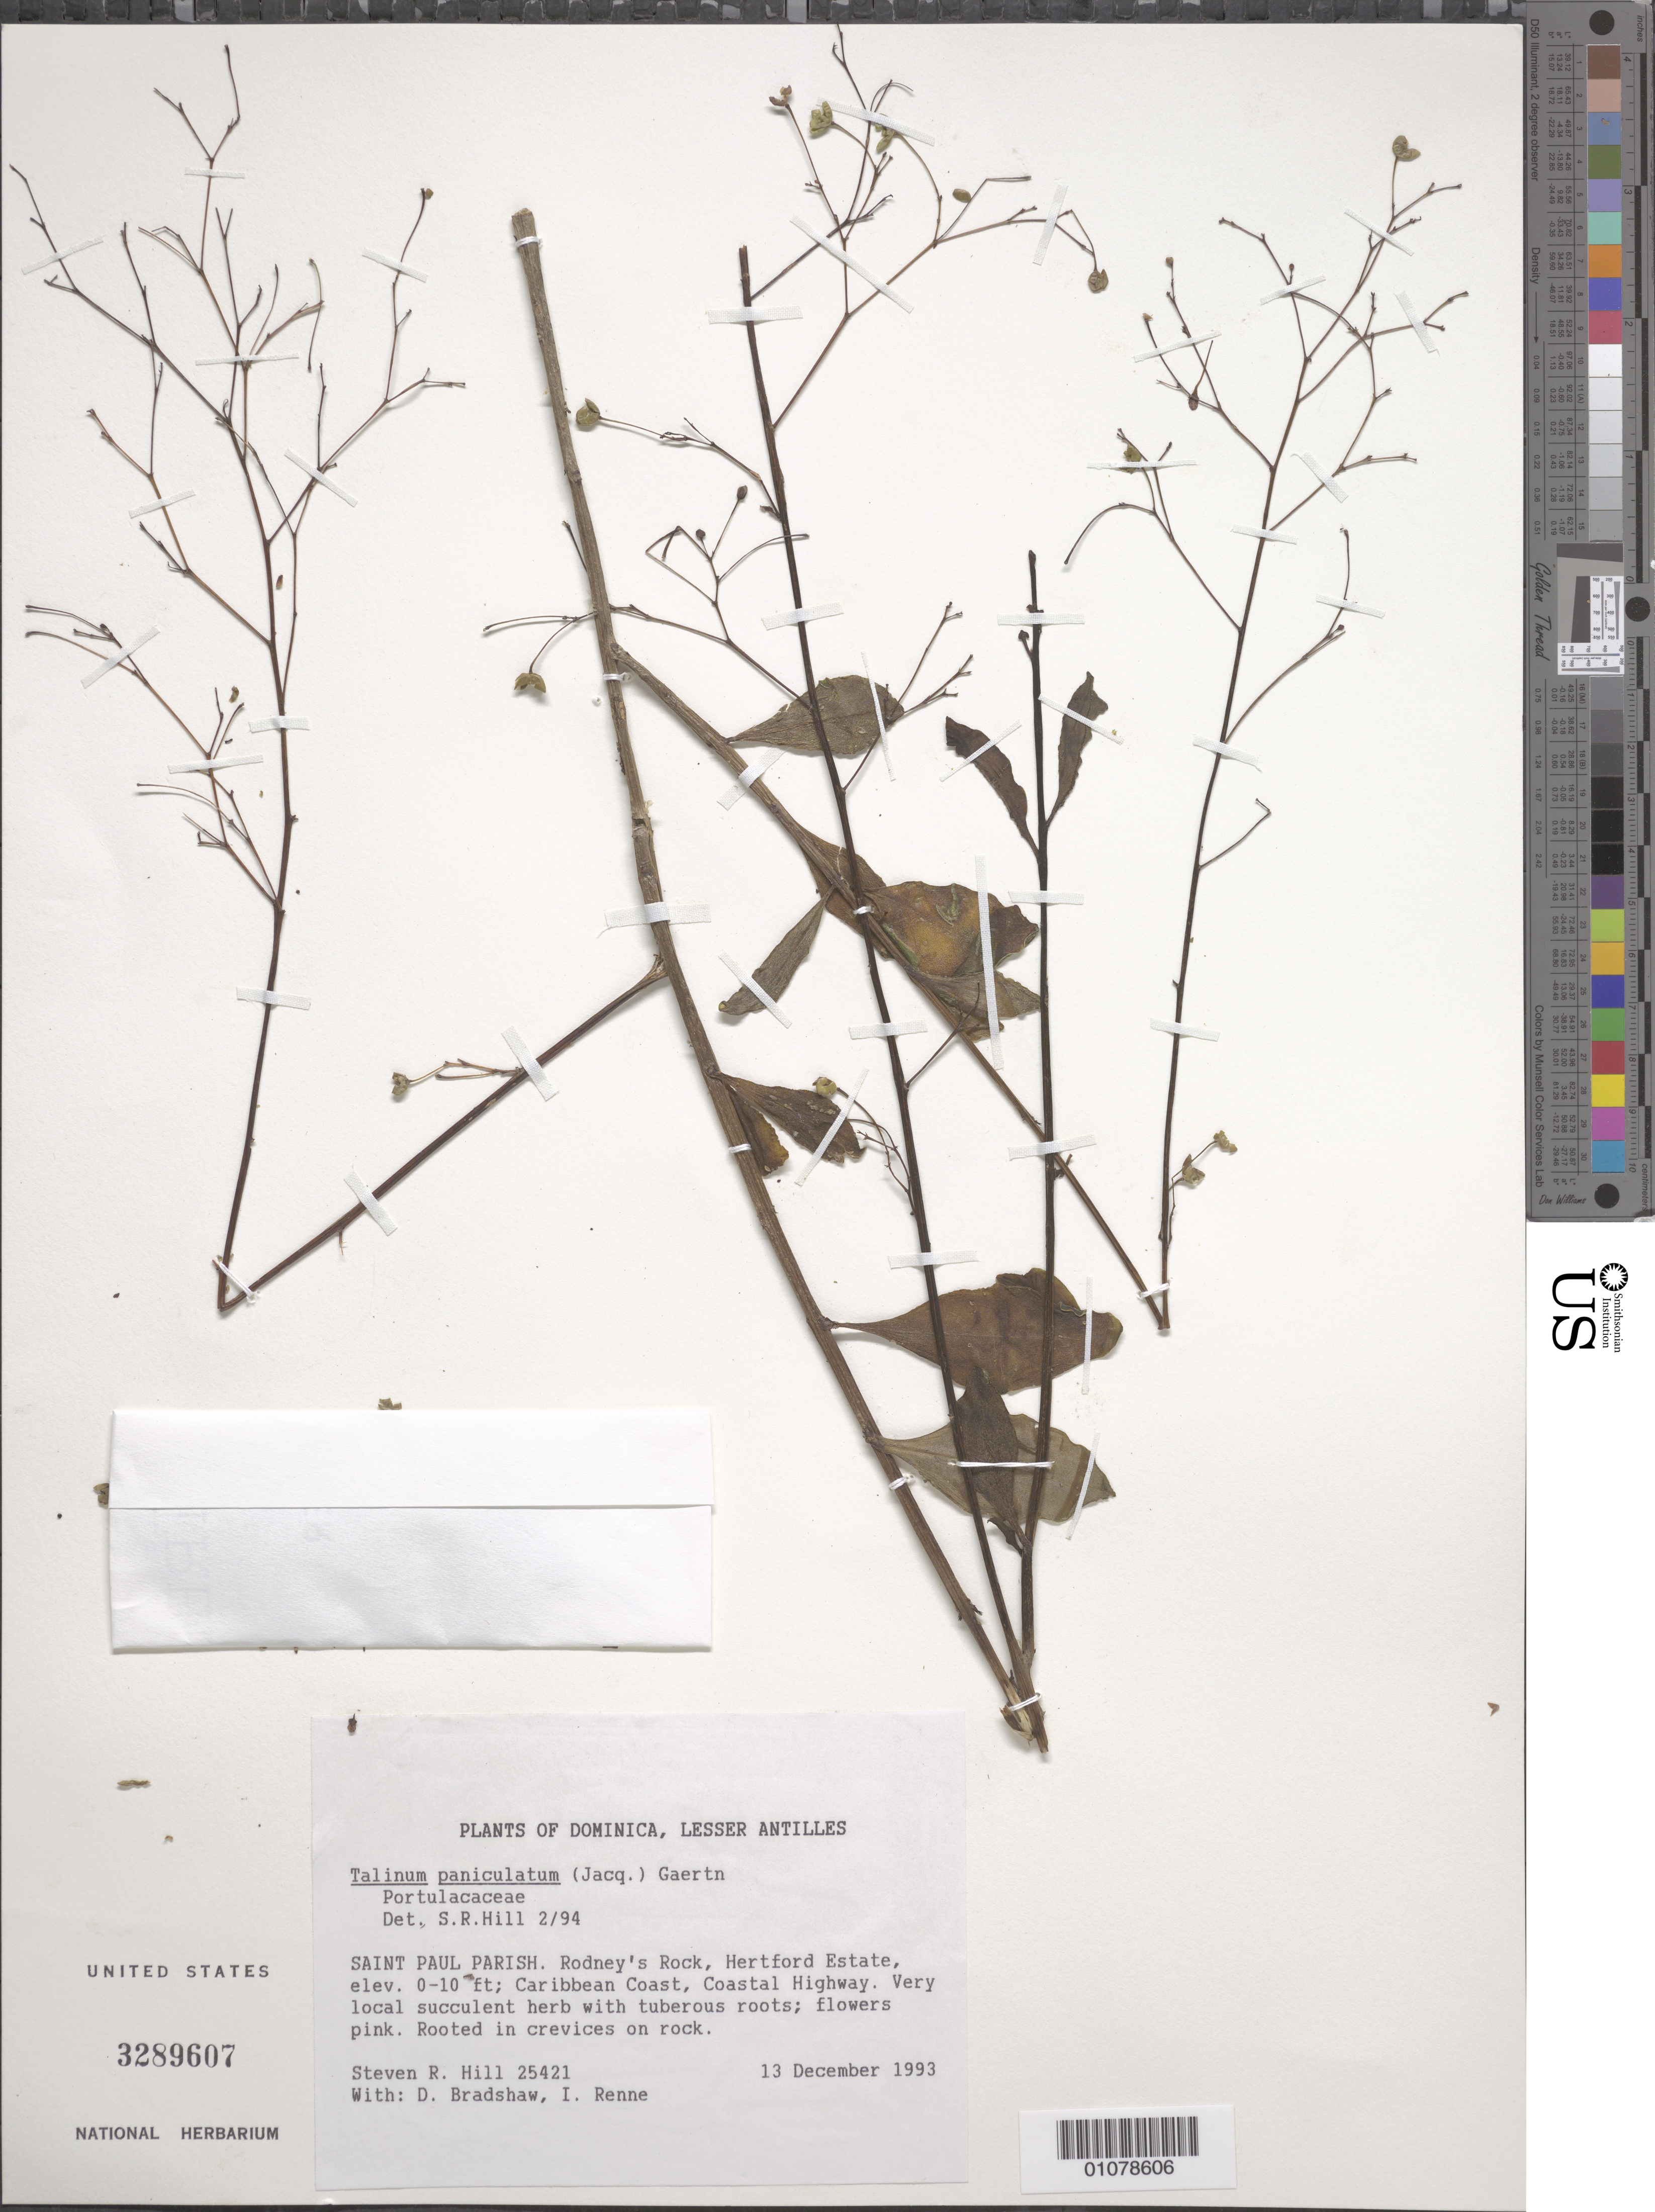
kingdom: Plantae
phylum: Tracheophyta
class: Magnoliopsida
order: Caryophyllales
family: Talinaceae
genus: Talinum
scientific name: Talinum paniculatum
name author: (Jacq.) Gaertn.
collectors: D. Bradshaw & I. Renne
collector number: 25421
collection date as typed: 13 Dec 1993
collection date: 1993-12-13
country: Dominica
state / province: St. Paul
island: Dominica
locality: Saint Paul Parish. Rodney's Rock, Hertford Estate. Caribbean Coast, Coastal Highway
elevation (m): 0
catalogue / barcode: US 3289607